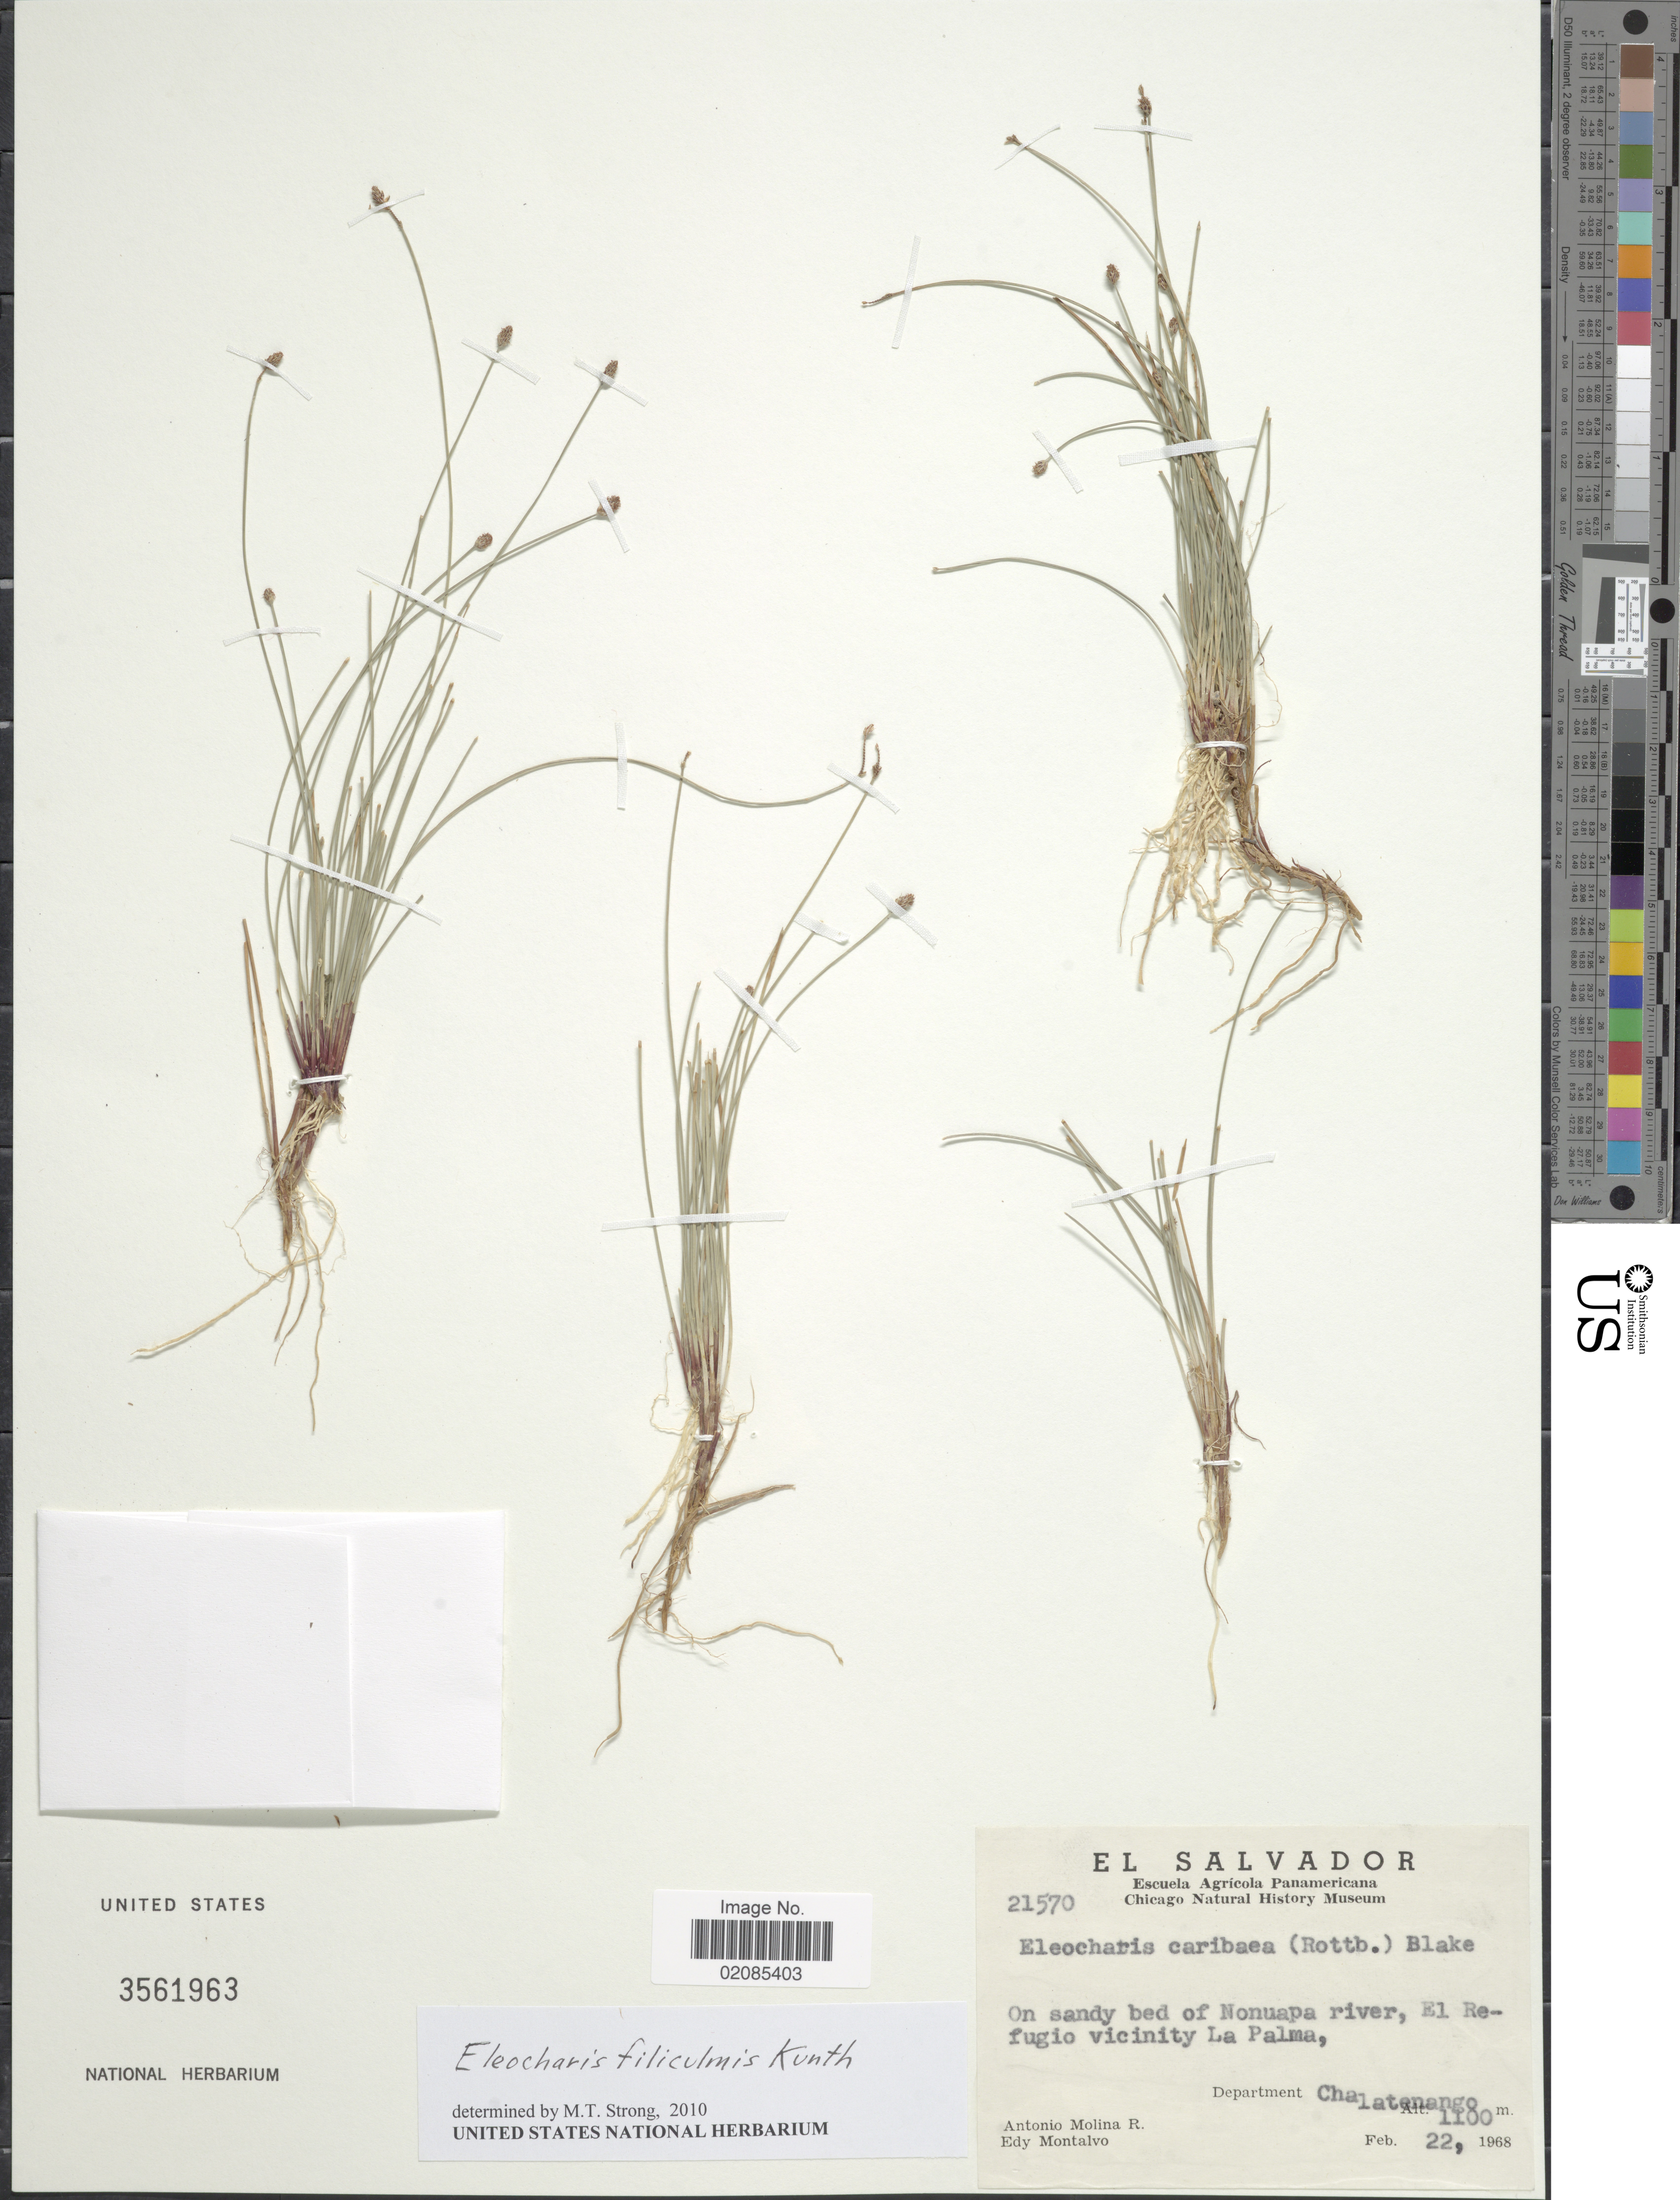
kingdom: Plantae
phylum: Tracheophyta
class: Liliopsida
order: Poales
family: Cyperaceae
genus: Eleocharis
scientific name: Eleocharis filiculmis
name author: Kunth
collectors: A. Molina R. & E. A. Montalvo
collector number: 21570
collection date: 1968-02-22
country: El Salvador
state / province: Chalatenango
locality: On sandy bed of Nonuapa river, El Refugio vicinity La Palma.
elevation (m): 1100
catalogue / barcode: US 3561963